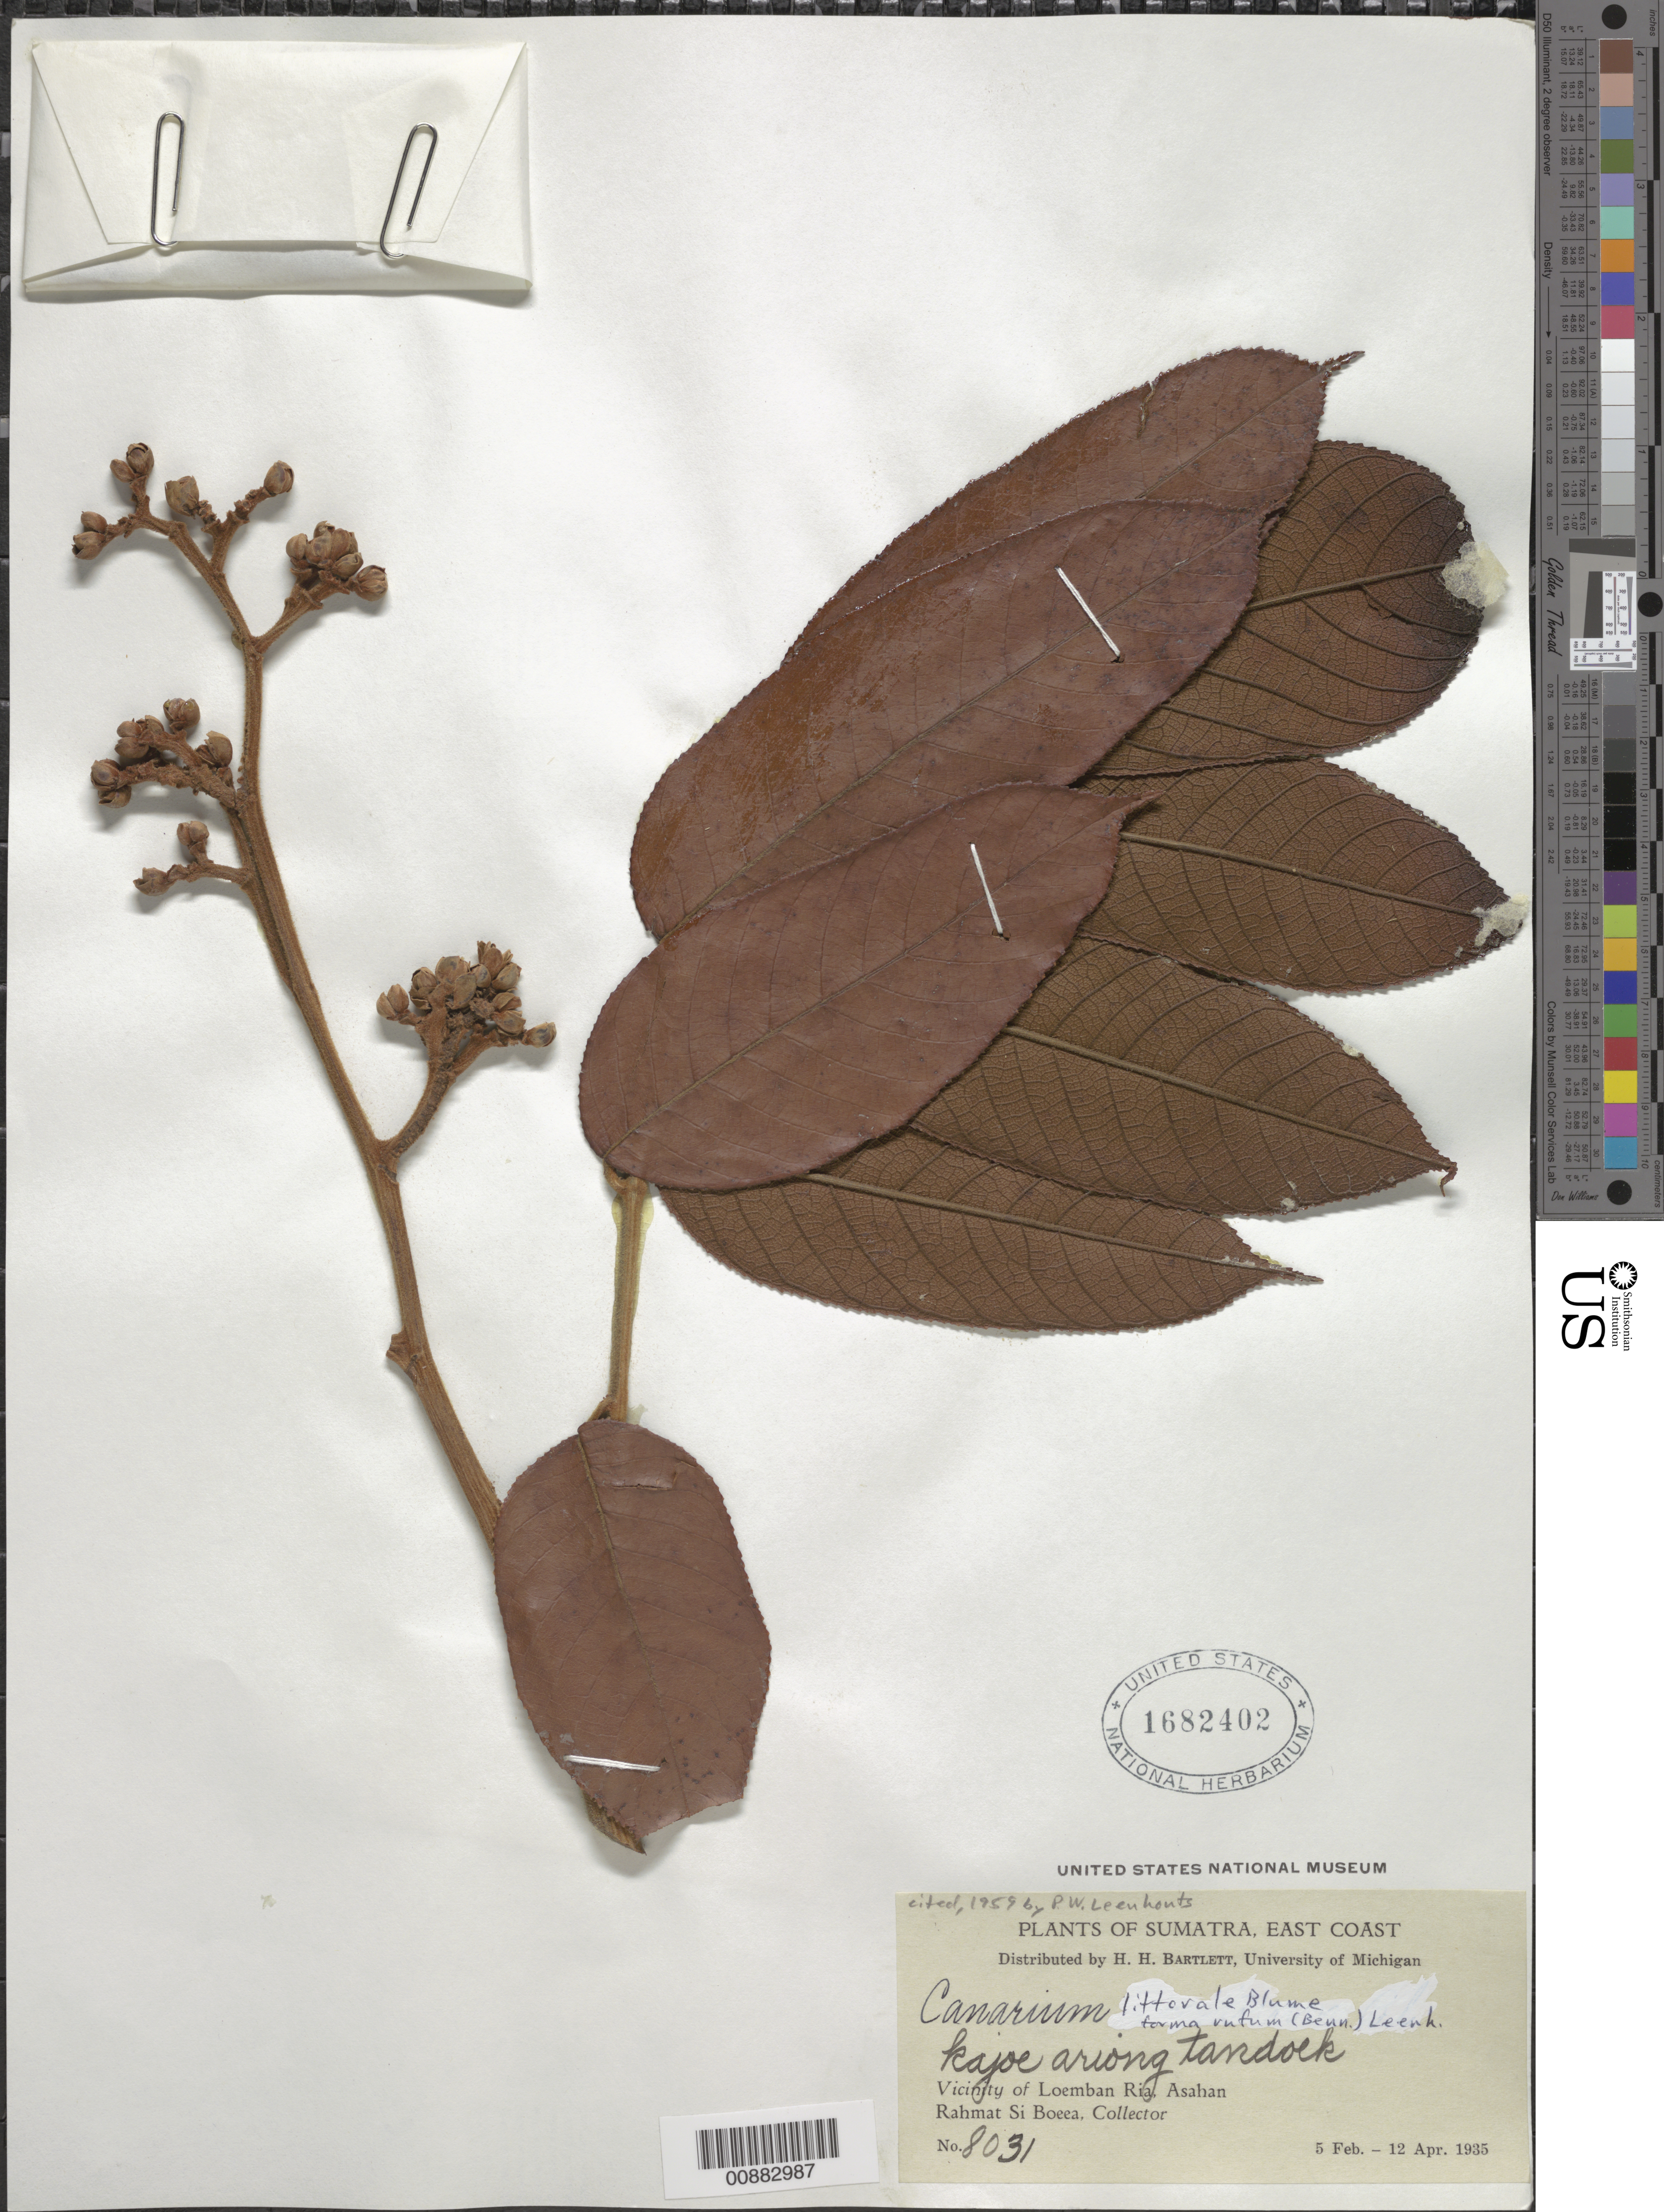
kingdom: Plantae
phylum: Tracheophyta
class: Magnoliopsida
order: Sapindales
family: Burseraceae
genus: Canarium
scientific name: Canarium littorale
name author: Blume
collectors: Rahmat Si Boeea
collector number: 8031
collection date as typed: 05 Feb 1935 to 12 Apr 1935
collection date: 1935-02-05/1935-04-12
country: Indonesia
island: Sumatra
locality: Asahan River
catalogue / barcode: US 1682402